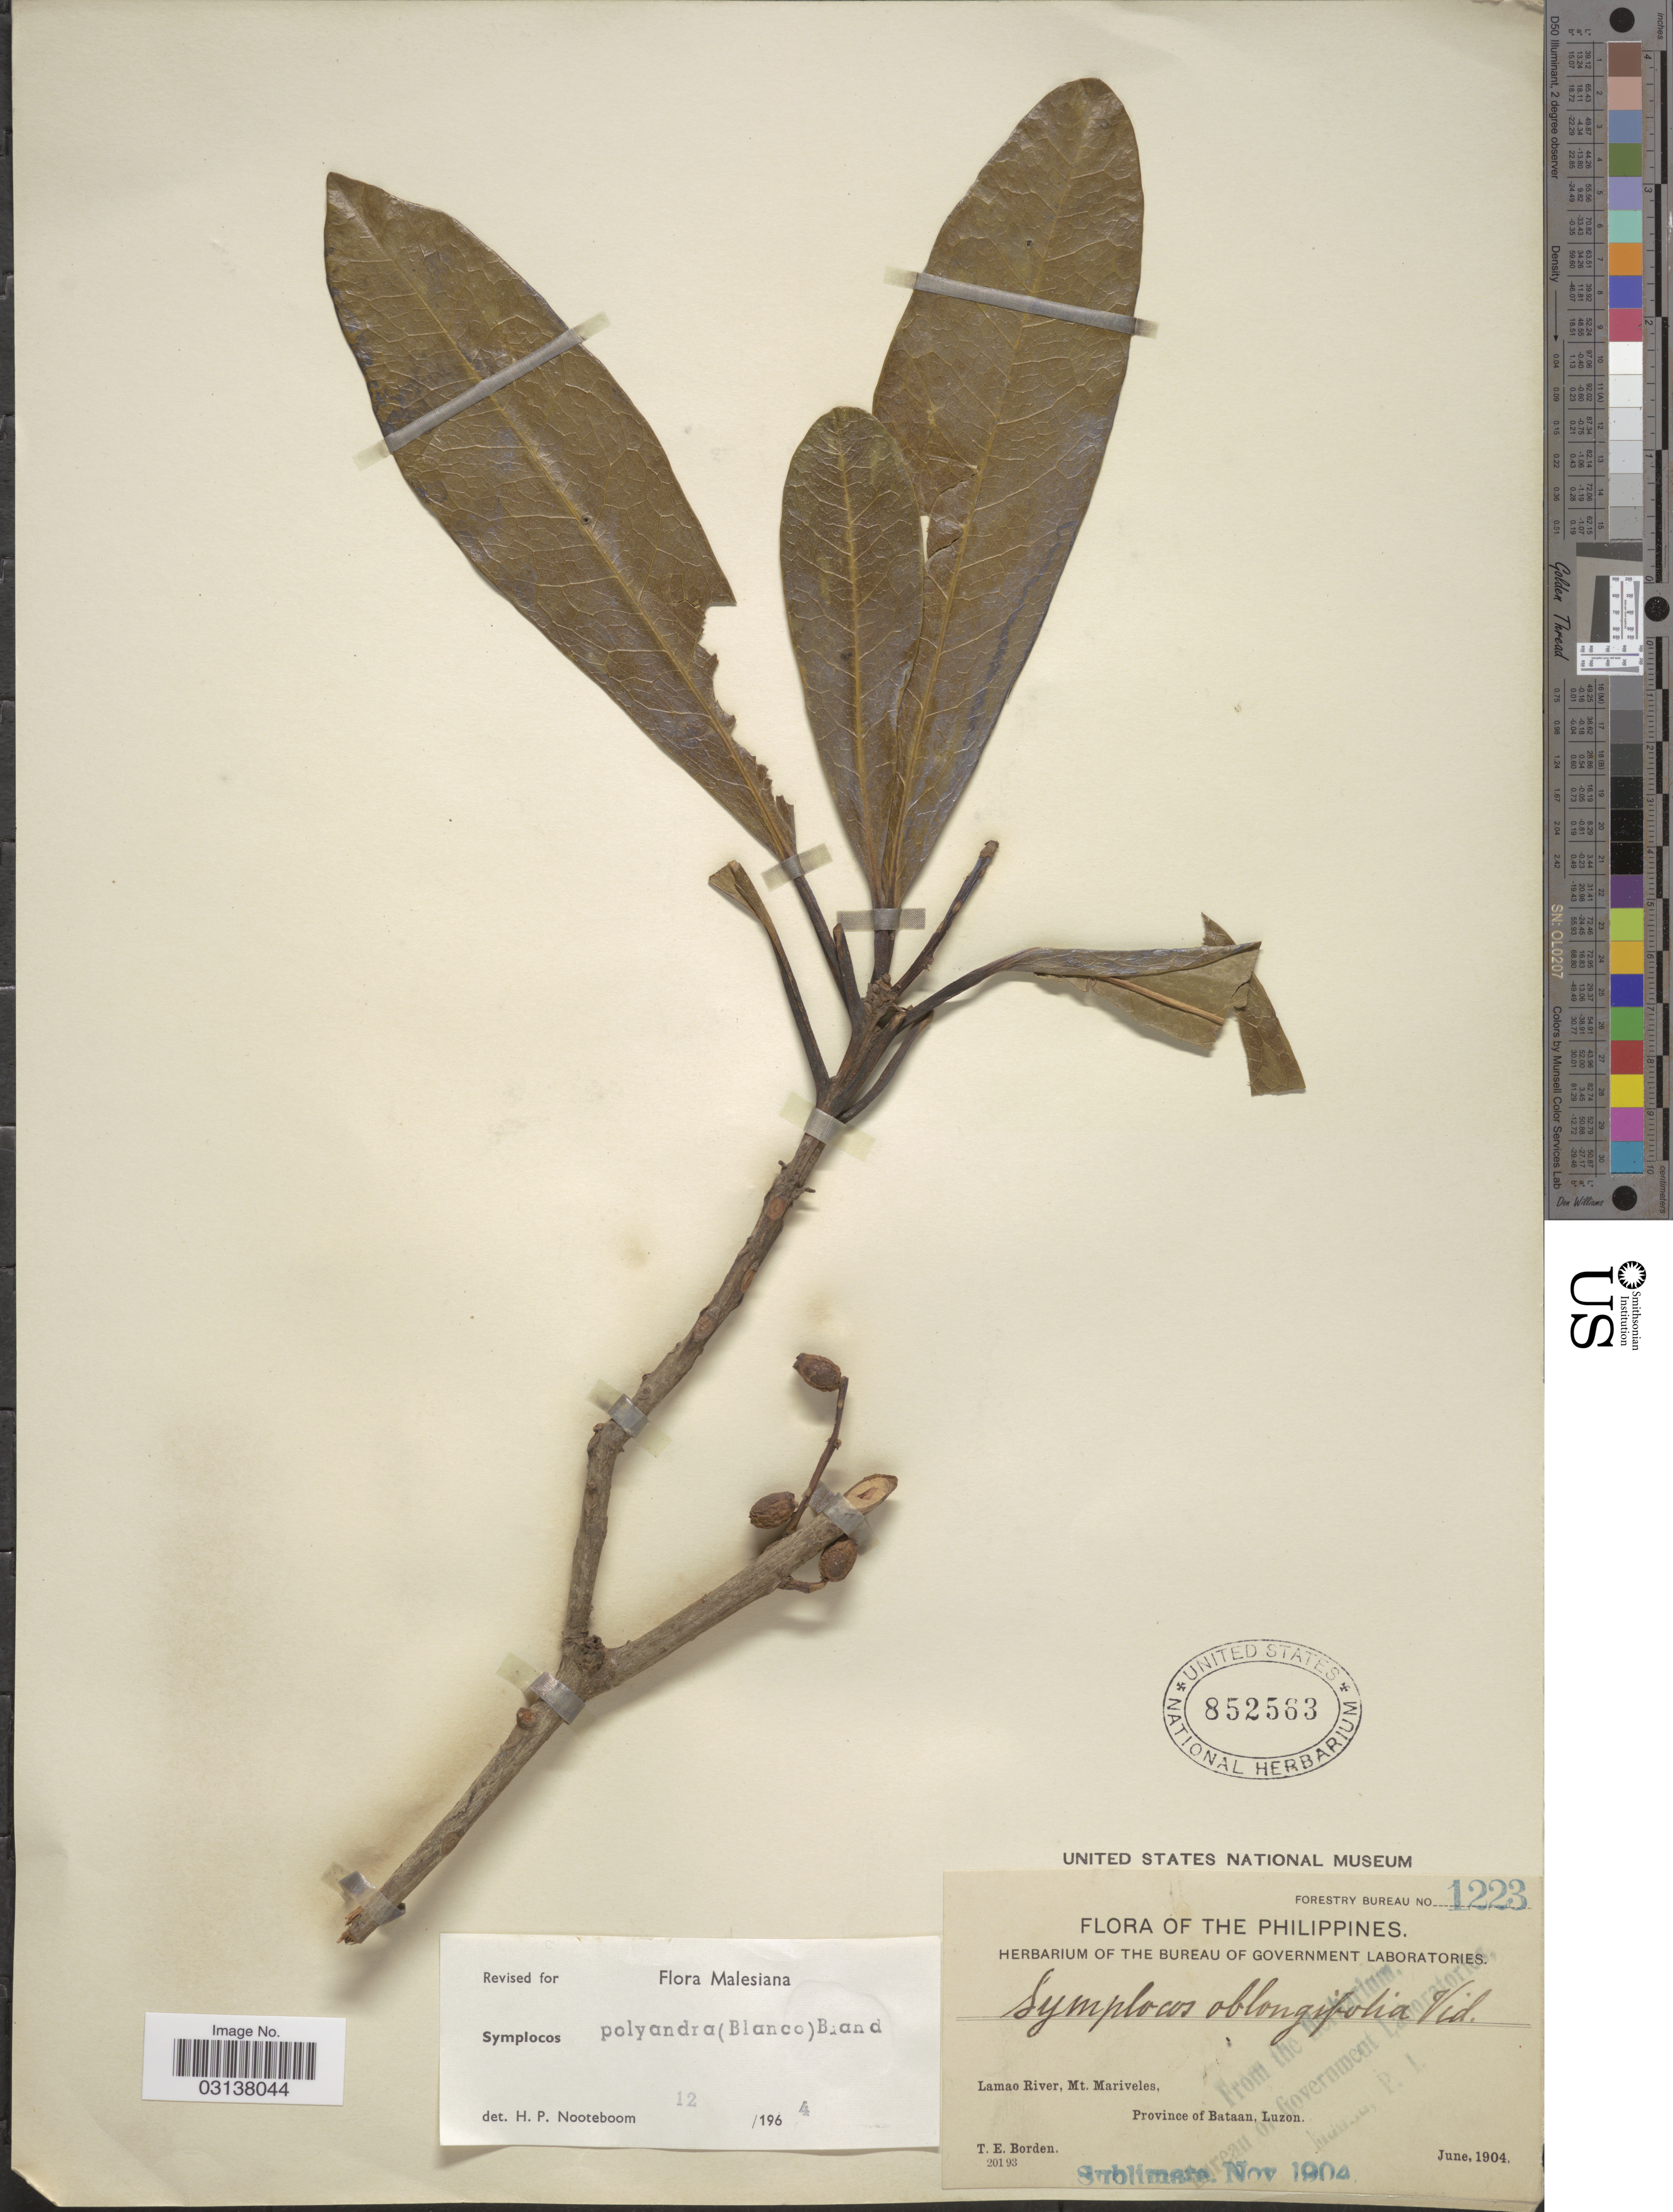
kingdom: Plantae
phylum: Tracheophyta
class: Magnoliopsida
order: Ericales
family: Symplocaceae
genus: Symplocos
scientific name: Symplocos polyandra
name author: (Blanco) Brand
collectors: T. E. Borden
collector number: Forestry Bureau 1223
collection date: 1904-06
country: Philippines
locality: The Philippines. Lamao River, Mt. Mariveles, Province of Bataan, Luzon.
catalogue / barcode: US 852563